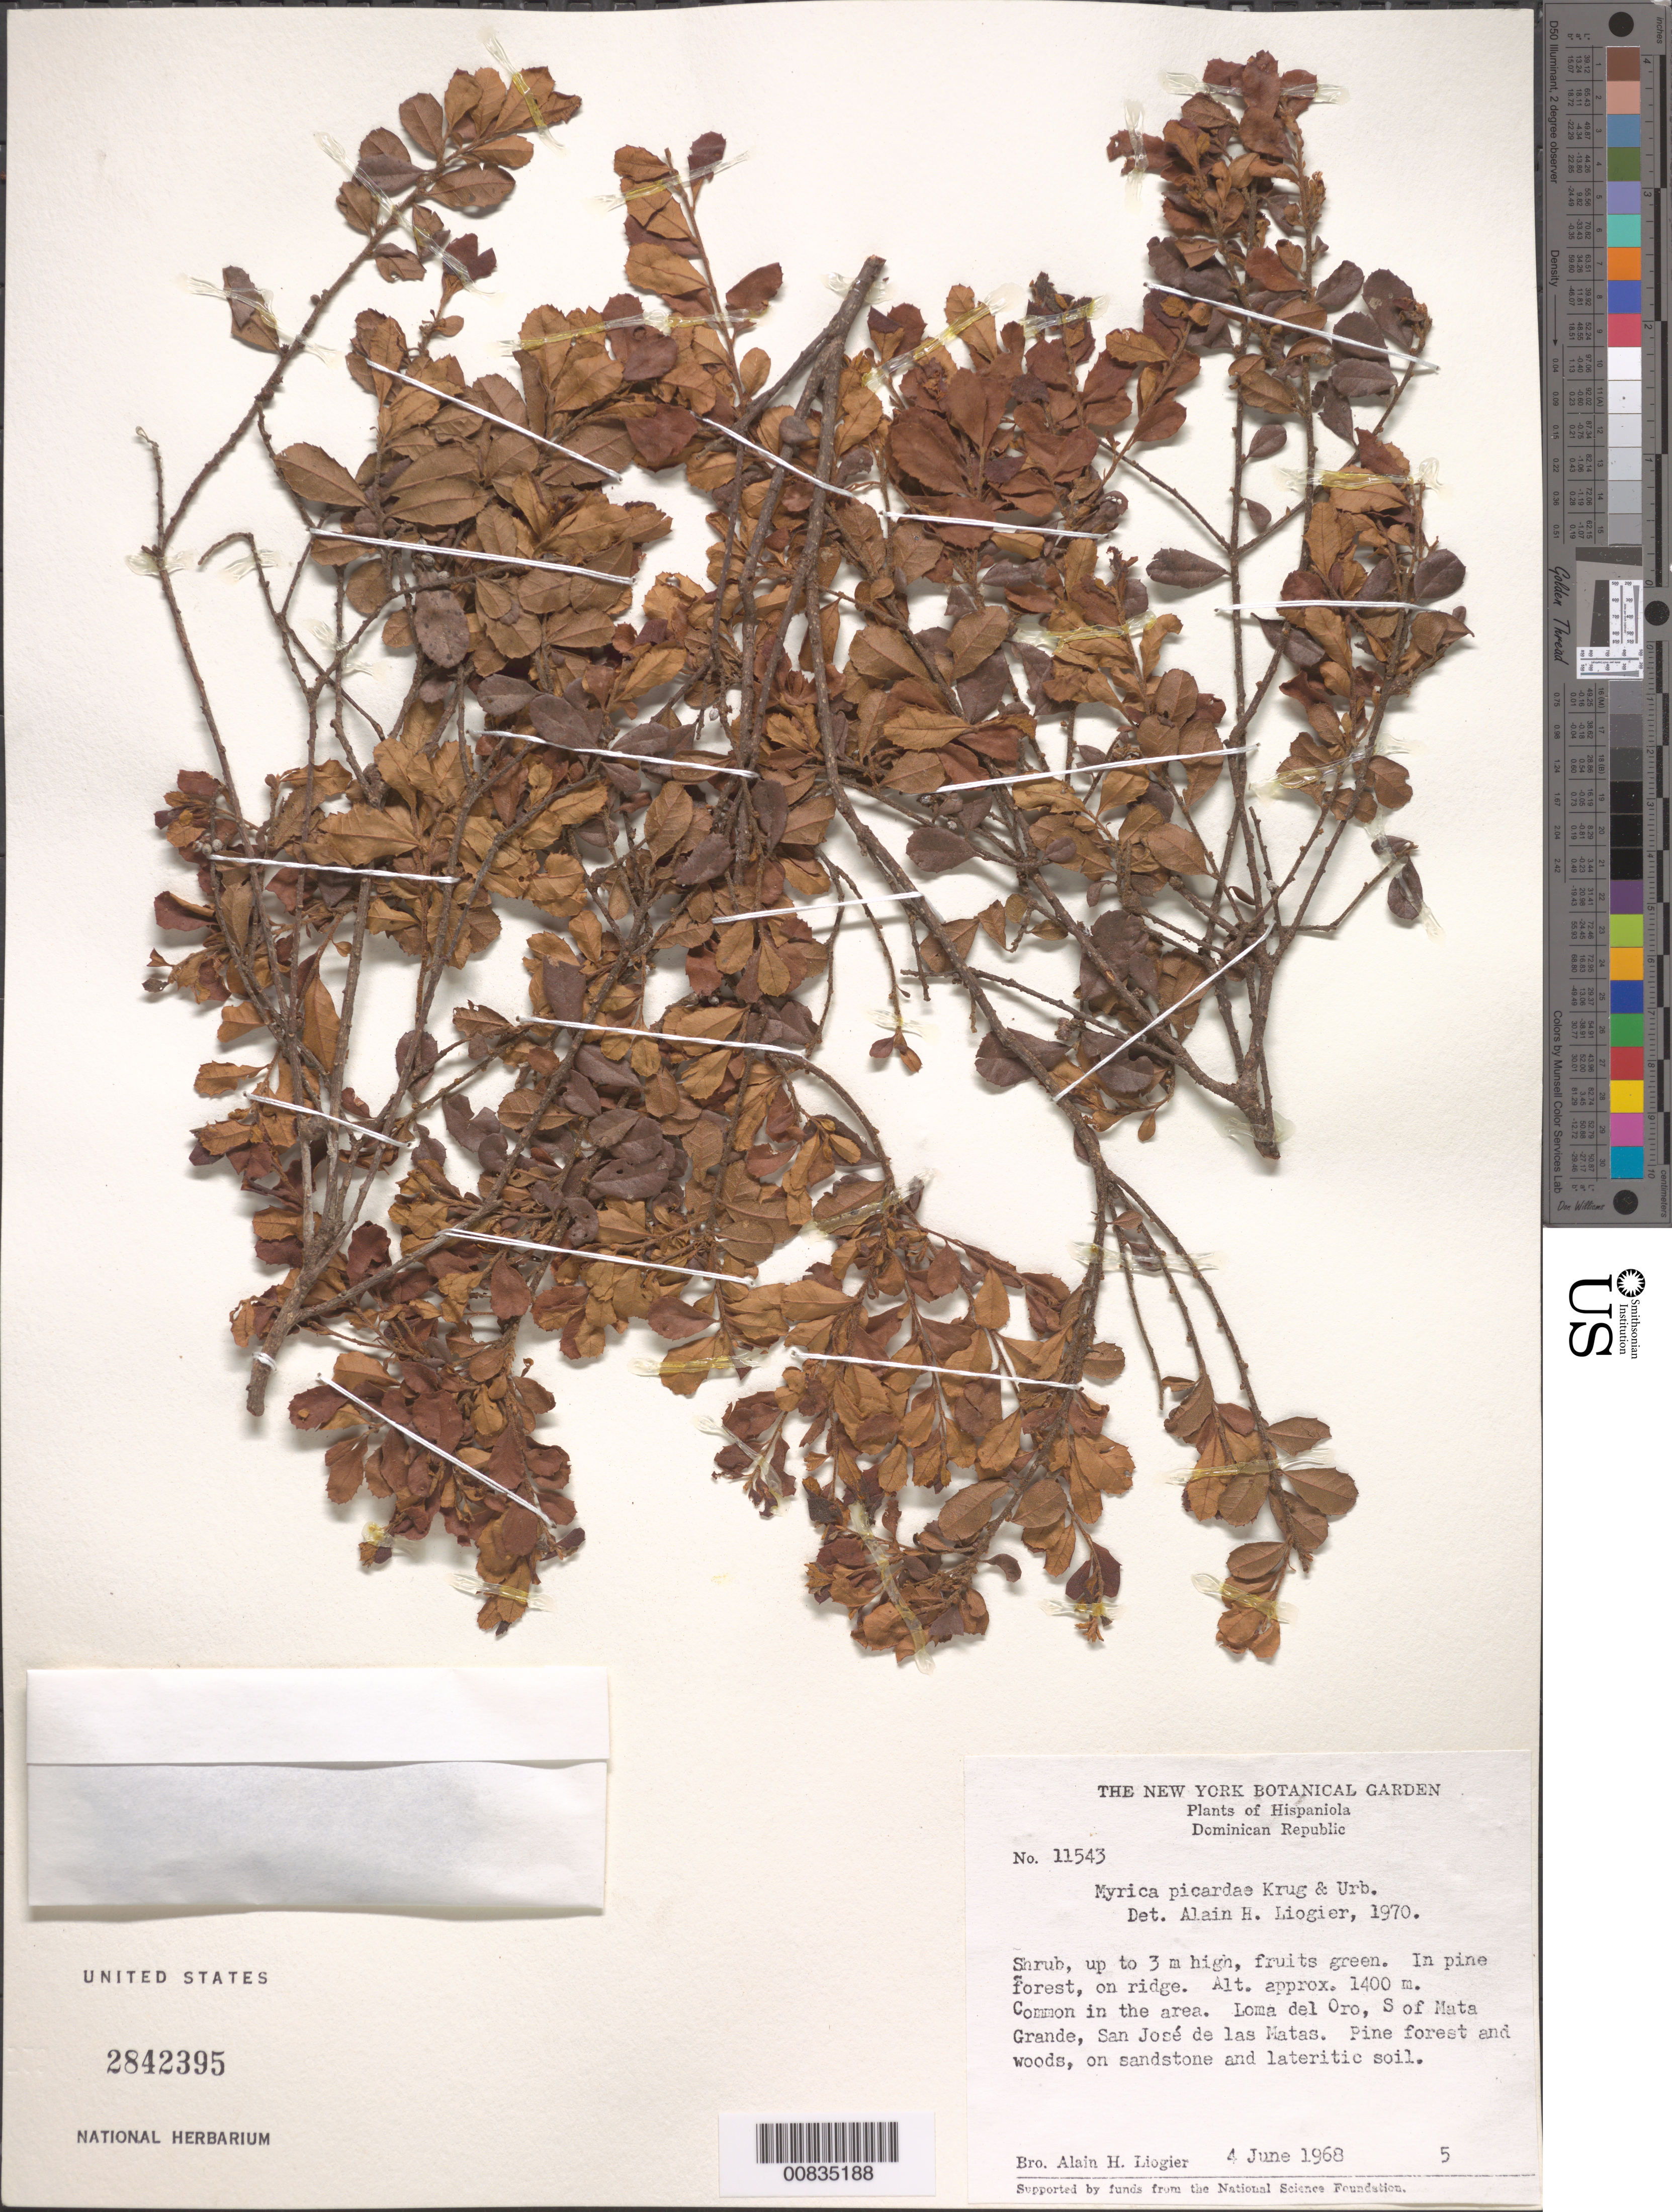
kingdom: Plantae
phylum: Tracheophyta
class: Magnoliopsida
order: Fagales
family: Myricaceae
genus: Morella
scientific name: Morella picardae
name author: (Krug & Urb.) Wilbur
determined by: Strong, Mark T., (BOT), Smithsonian Institution - National Museum of Natural History (UNITED STATES)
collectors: A. H. Liogier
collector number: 11543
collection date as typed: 04 Jun 1968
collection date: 1968-06-04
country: Dominican Republic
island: Hispaniola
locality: Loma del Oro, S of Mata Grande, San José de las Matas.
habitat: In Pine forest, on ridge. Pine forest and woods, on sandstone and lateritic soil.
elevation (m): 1400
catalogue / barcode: US 2842395